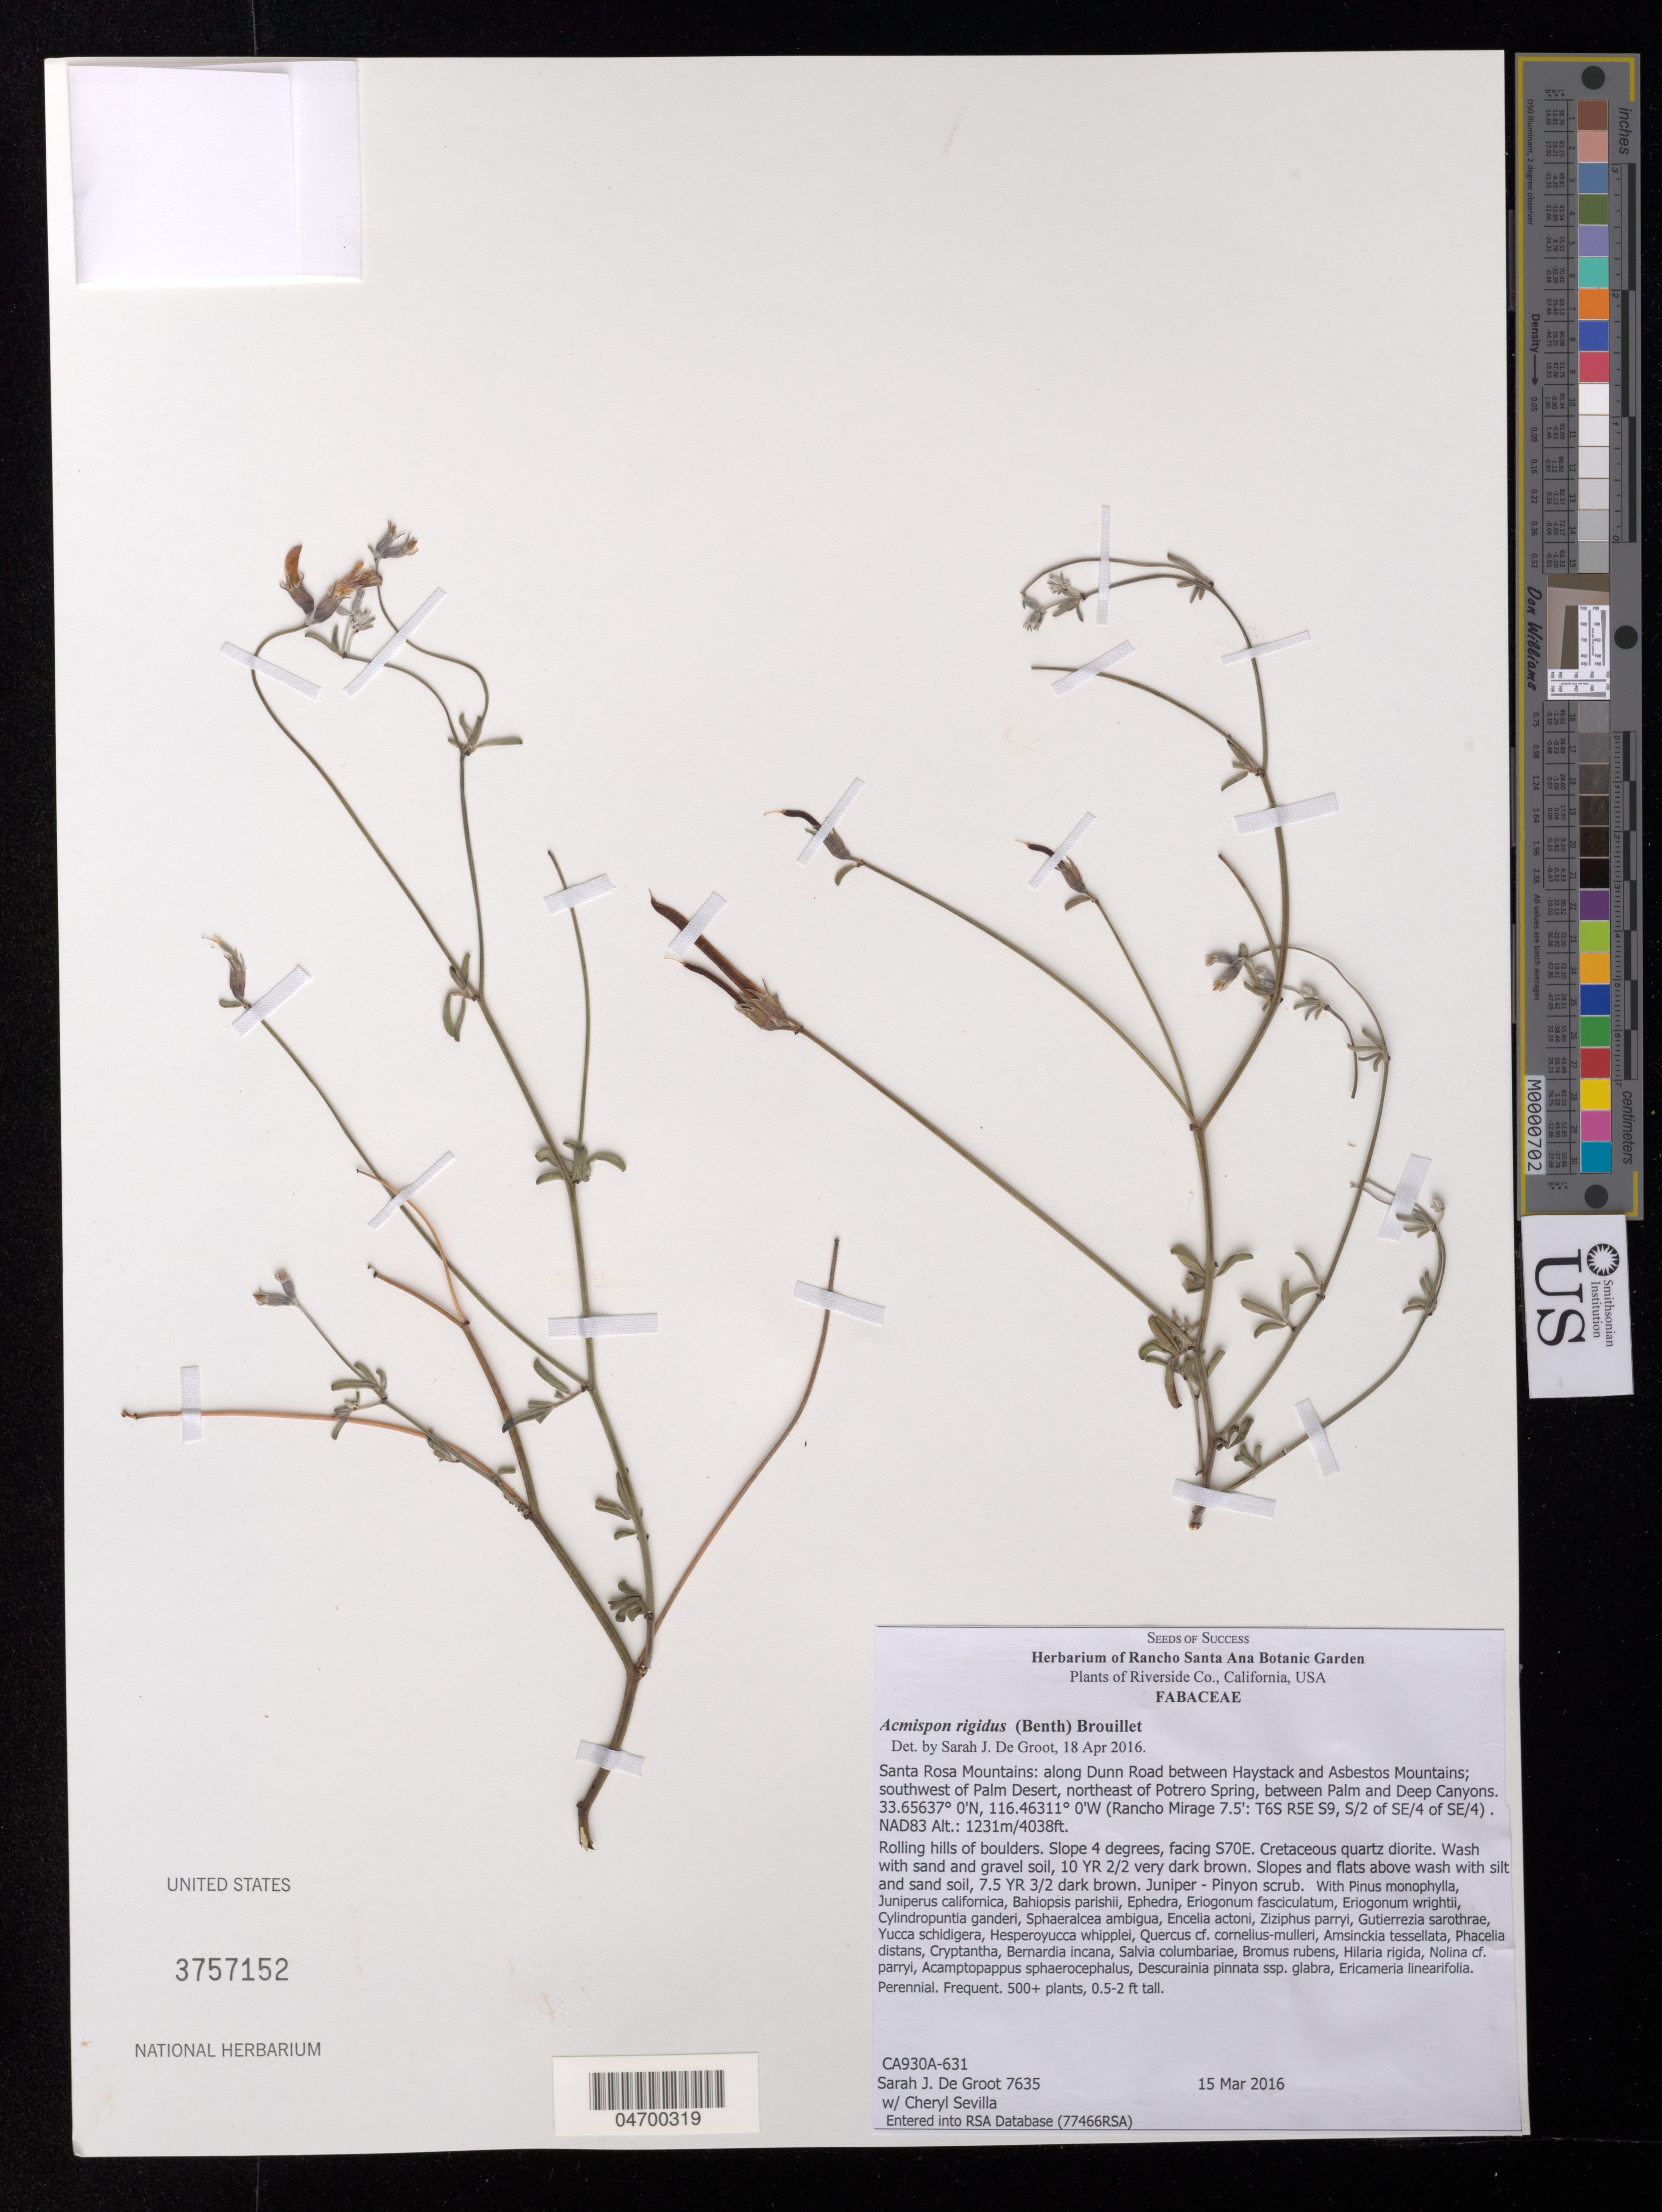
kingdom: Plantae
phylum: Tracheophyta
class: Magnoliopsida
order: Fabales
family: Fabaceae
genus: Acmispon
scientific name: Acmispon rigidus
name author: (Benth.) Brouillet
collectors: S. De Groot & C. Sevilla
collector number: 7635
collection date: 2016-03-15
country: United States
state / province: California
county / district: Riverside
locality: Riverside Co. Santa Rosa Mountains: along Dunn Road between Haystack and Asbestos Mountains; southwest of Palm Desert, northeast of Potrero Spring, between Palm and Deep Canyons. (Rancho Mirage 7.5': T6S R5E S9, S/2 of SE/4 of SE/4).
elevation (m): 1231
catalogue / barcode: US 3757152